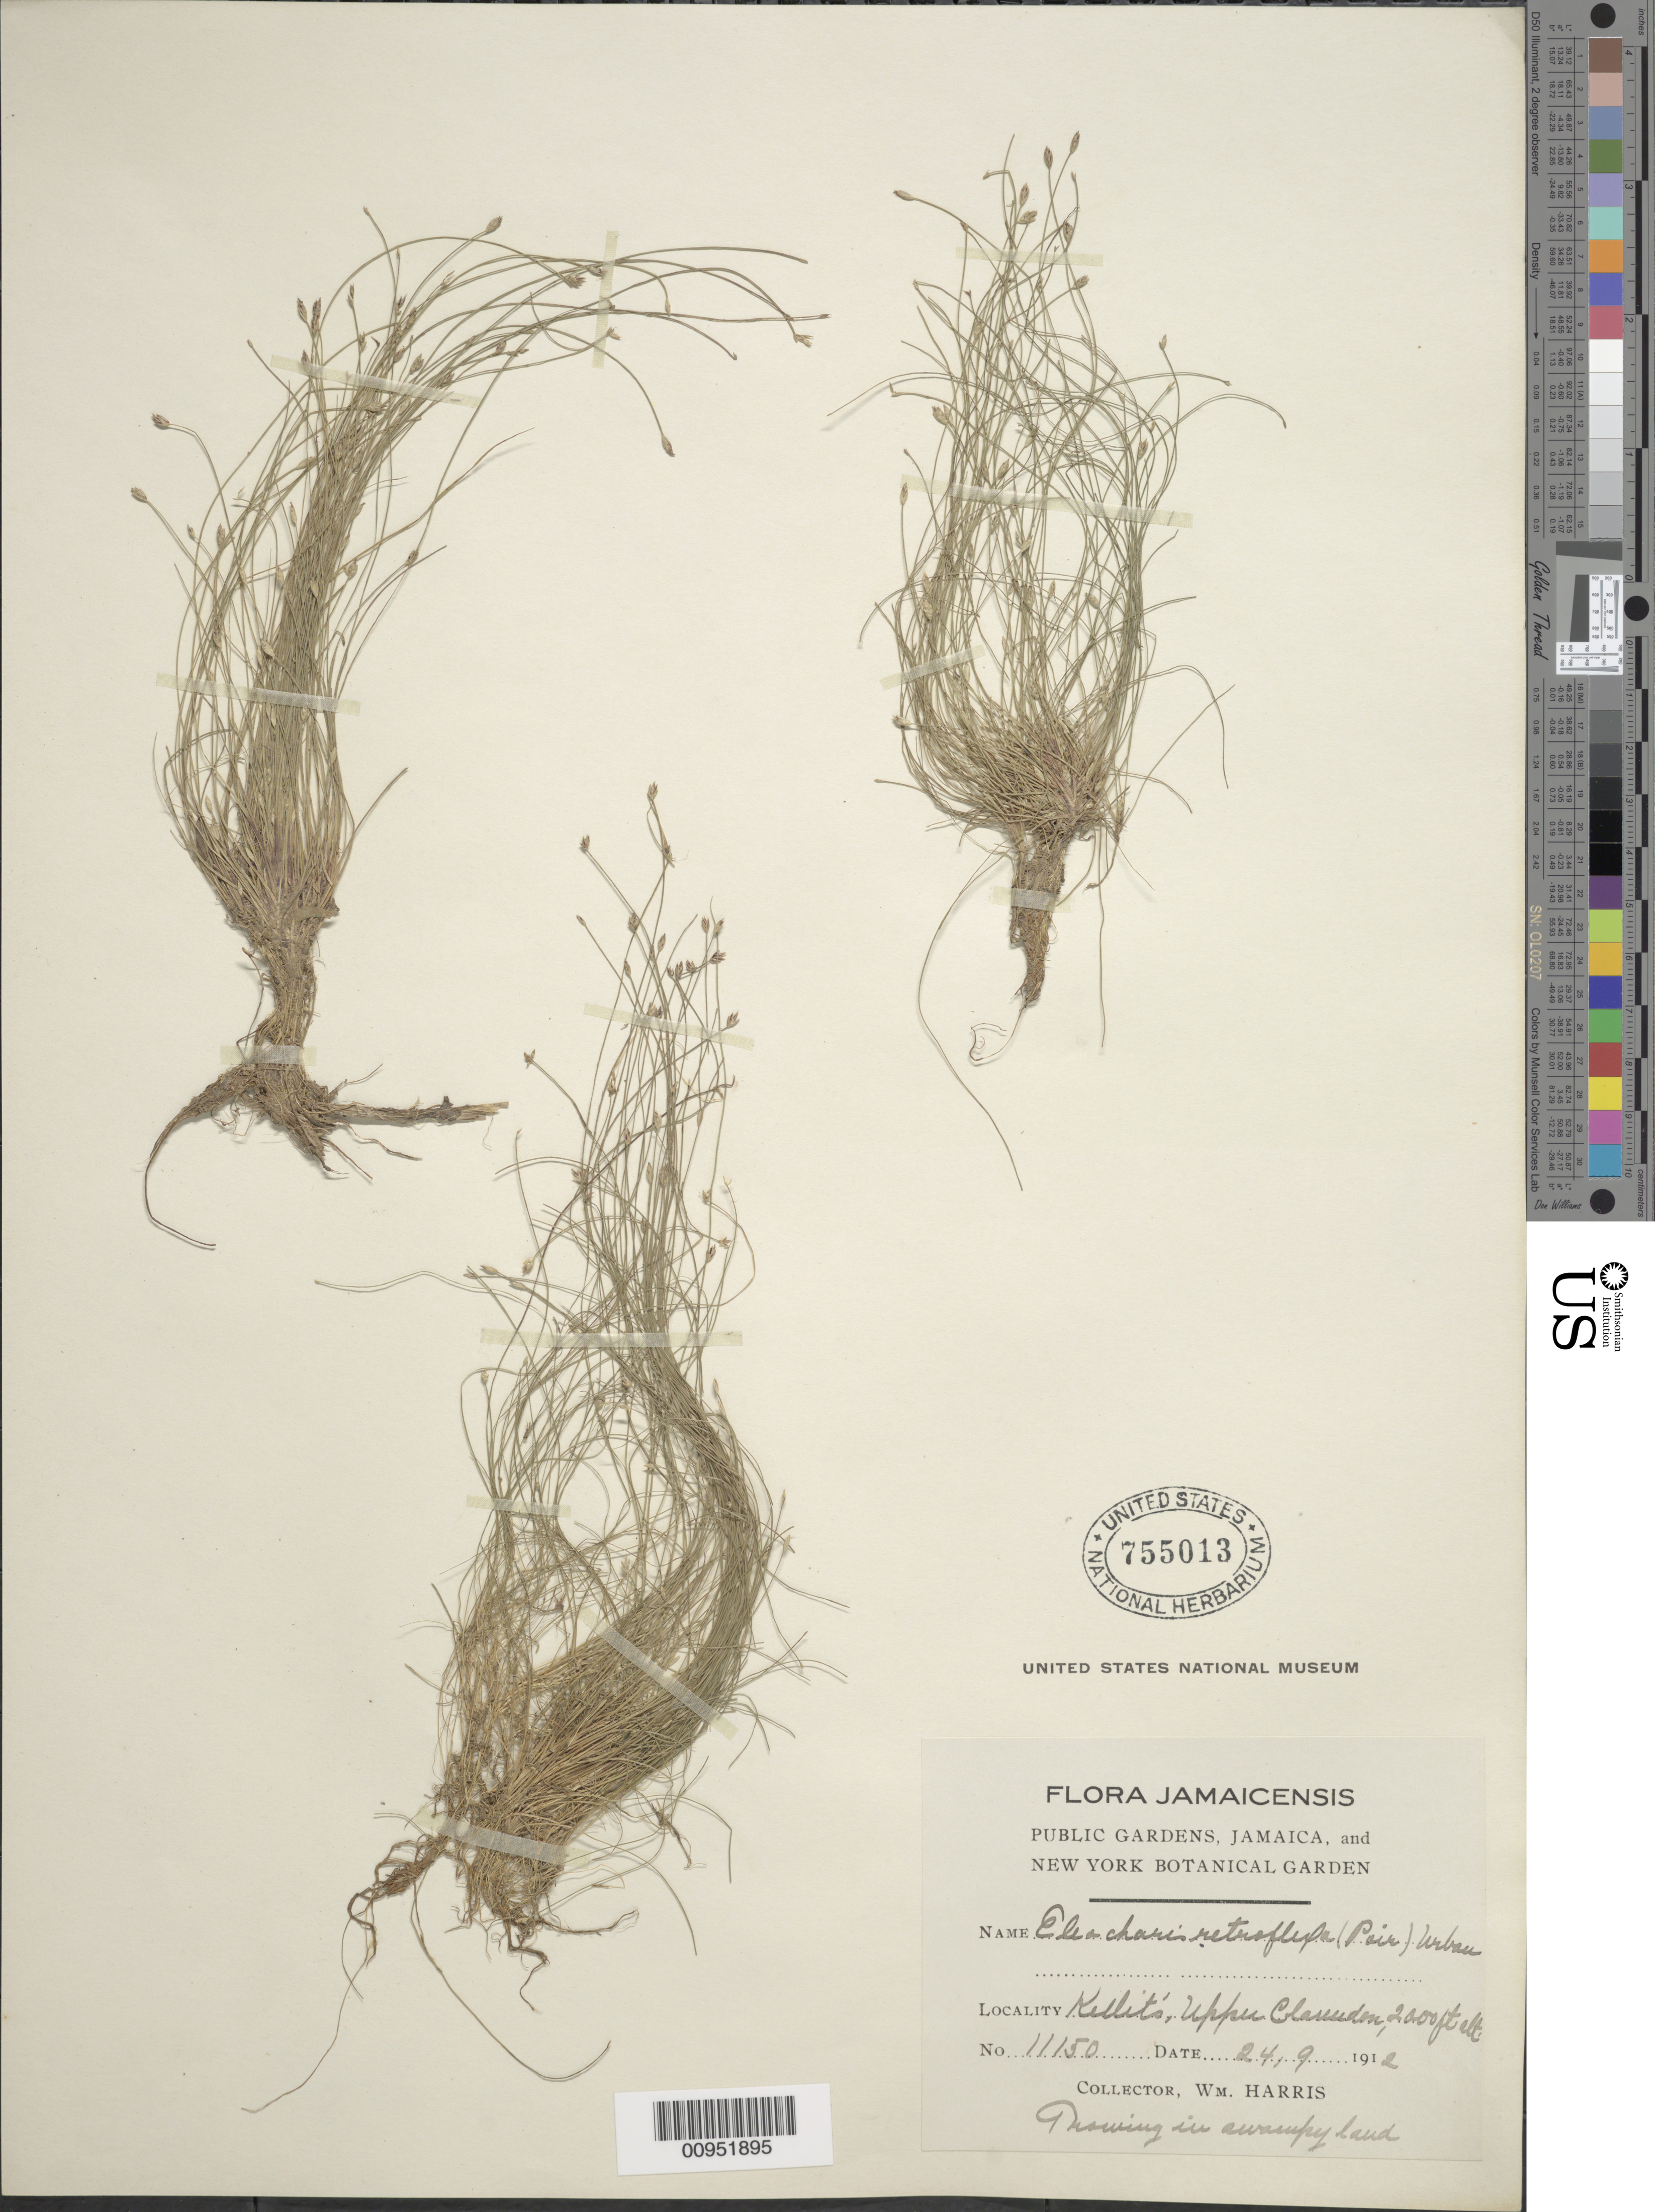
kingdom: Plantae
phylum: Tracheophyta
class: Liliopsida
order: Poales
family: Cyperaceae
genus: Eleocharis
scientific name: Eleocharis retroflexa subsp. retroflexa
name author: (Poir.) Urb.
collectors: W. H. Harris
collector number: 11150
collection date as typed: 24 Sep 1912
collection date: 1912-09-24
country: Jamaica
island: Jamaica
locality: Killit's, Upper Clarendon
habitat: Growing in swampy land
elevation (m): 610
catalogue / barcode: US 755013